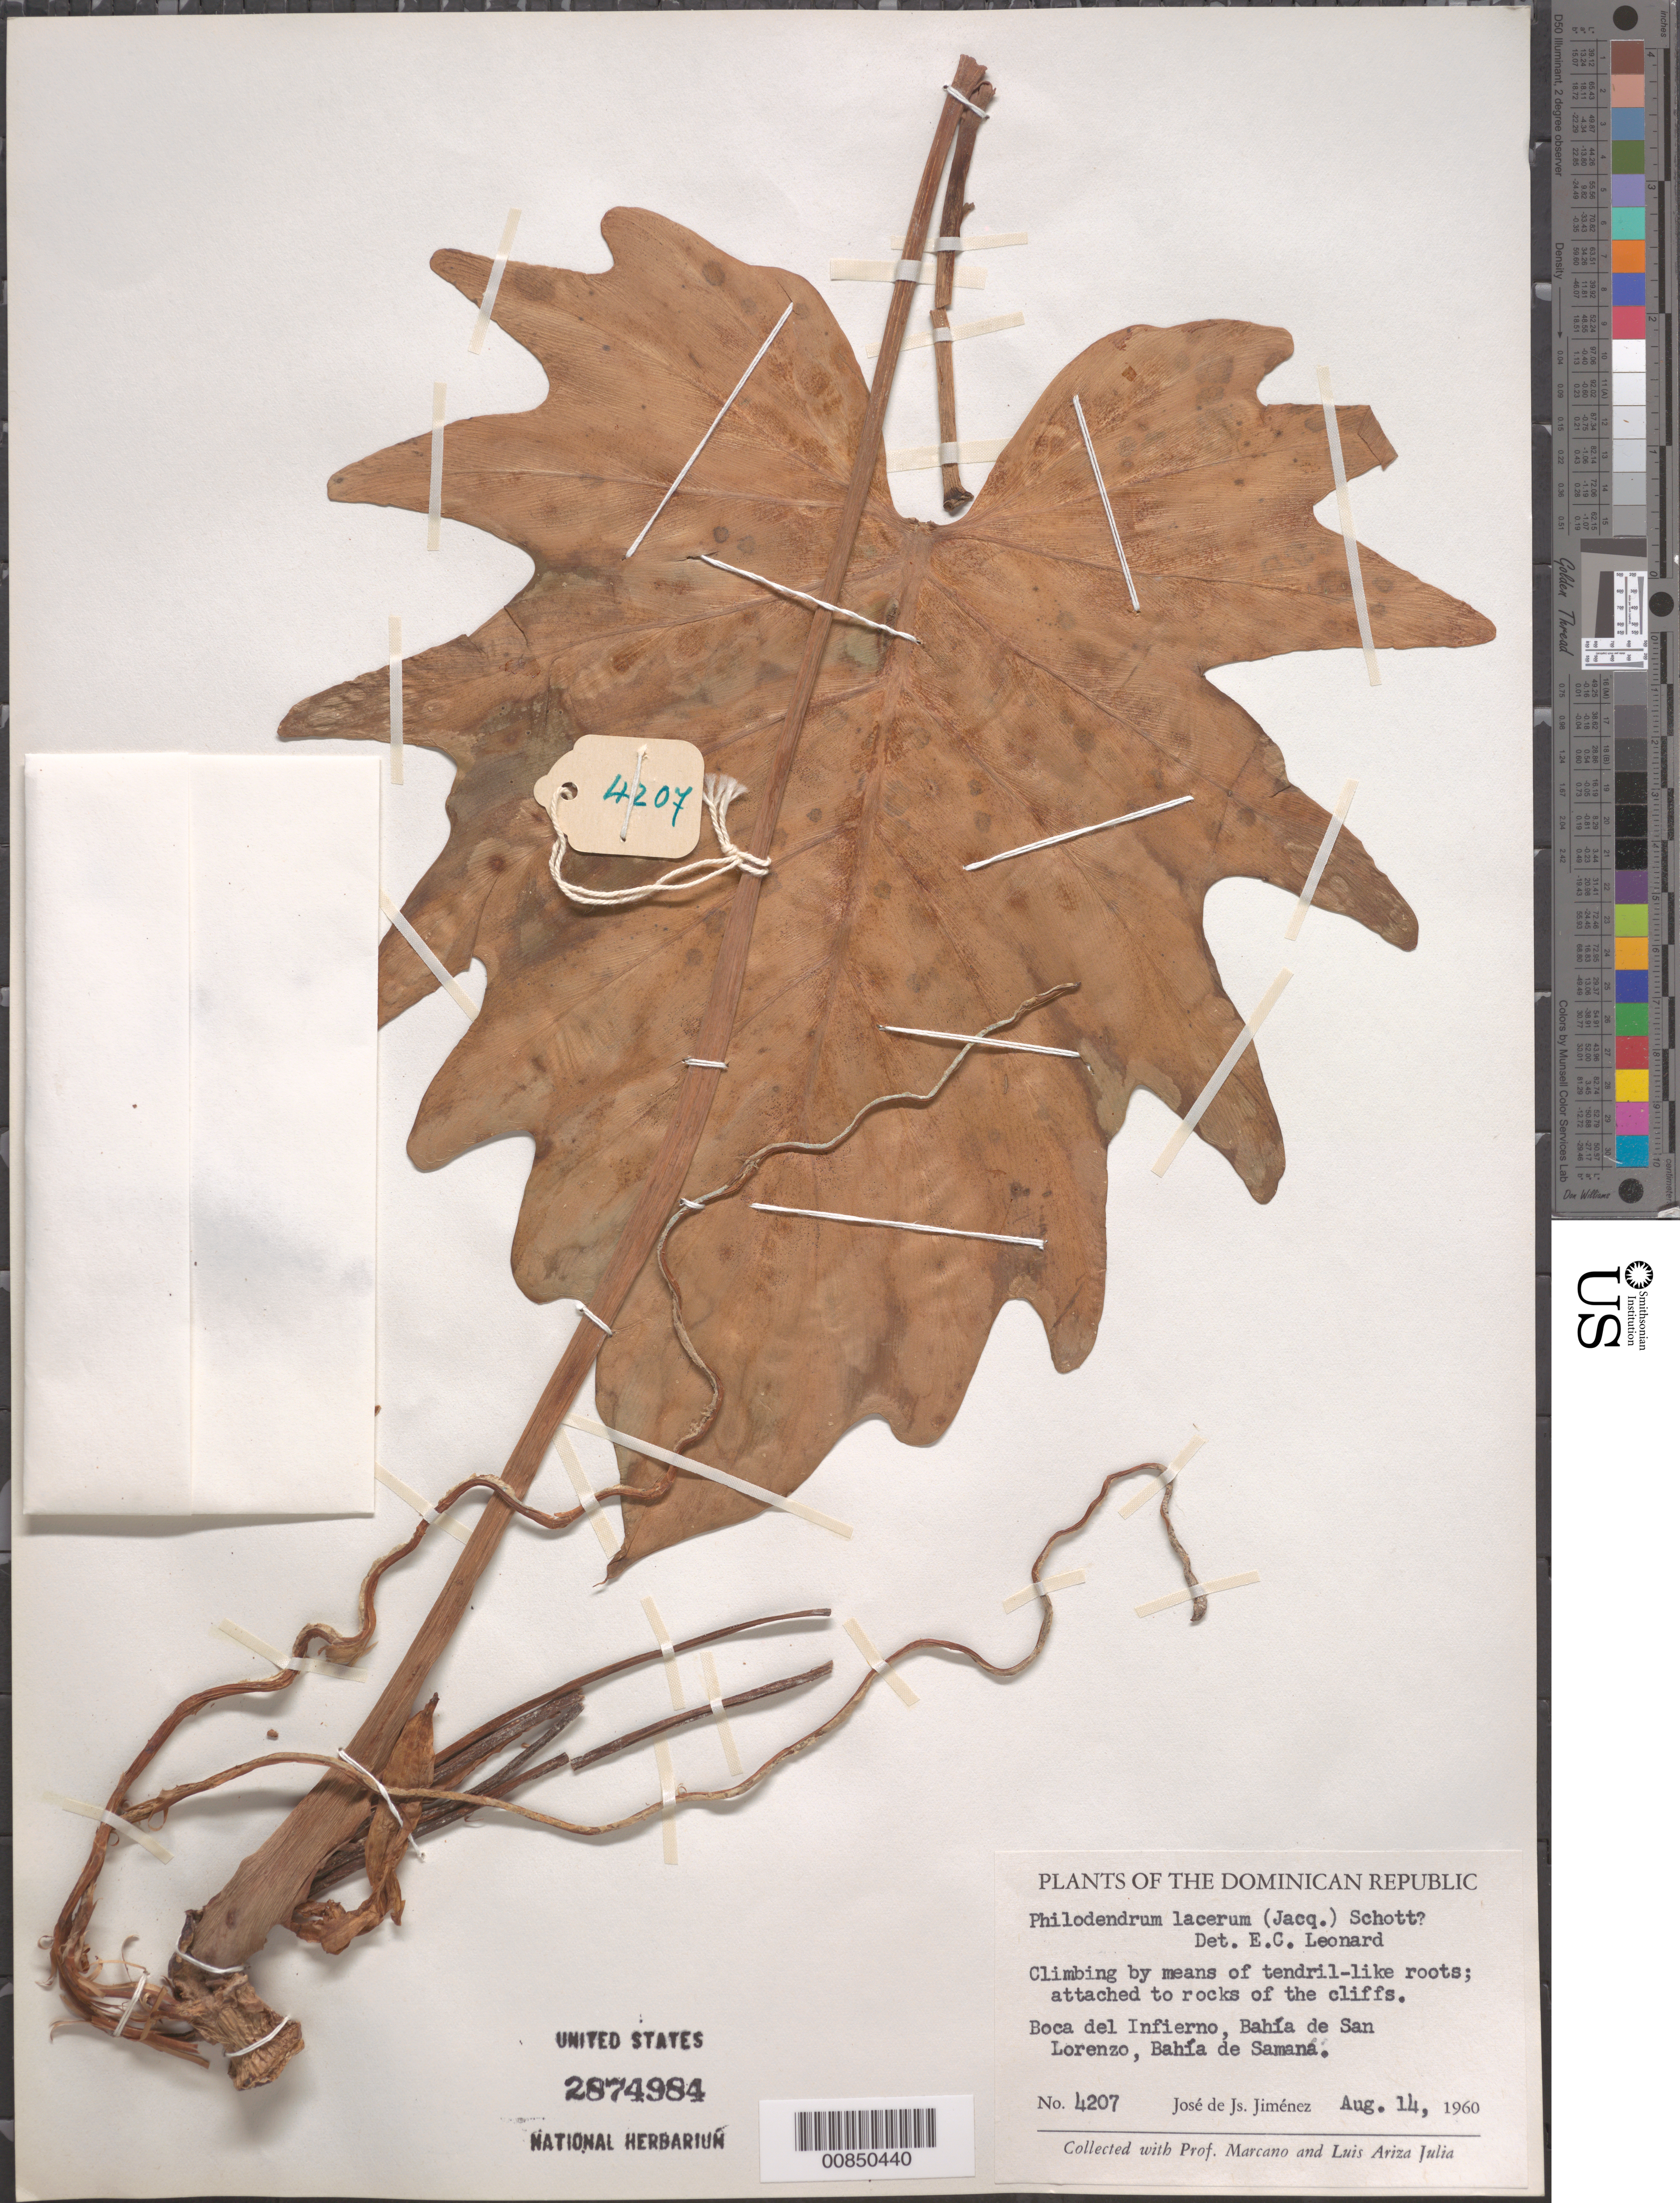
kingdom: Plantae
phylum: Tracheophyta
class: Liliopsida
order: Alismatales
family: Araceae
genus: Philodendron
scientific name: Philodendron lacerum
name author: (Jacq.) Schott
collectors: J. J. Jiménez Almonte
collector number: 4207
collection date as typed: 14 Aug 1960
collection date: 1960-08-14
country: Dominican Republic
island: Hispaniola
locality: Boca del Infierno, Bahía de San Lorenzo, Bahía de Samaná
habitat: Attached to rocks of the cliffs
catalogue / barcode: US 2874984